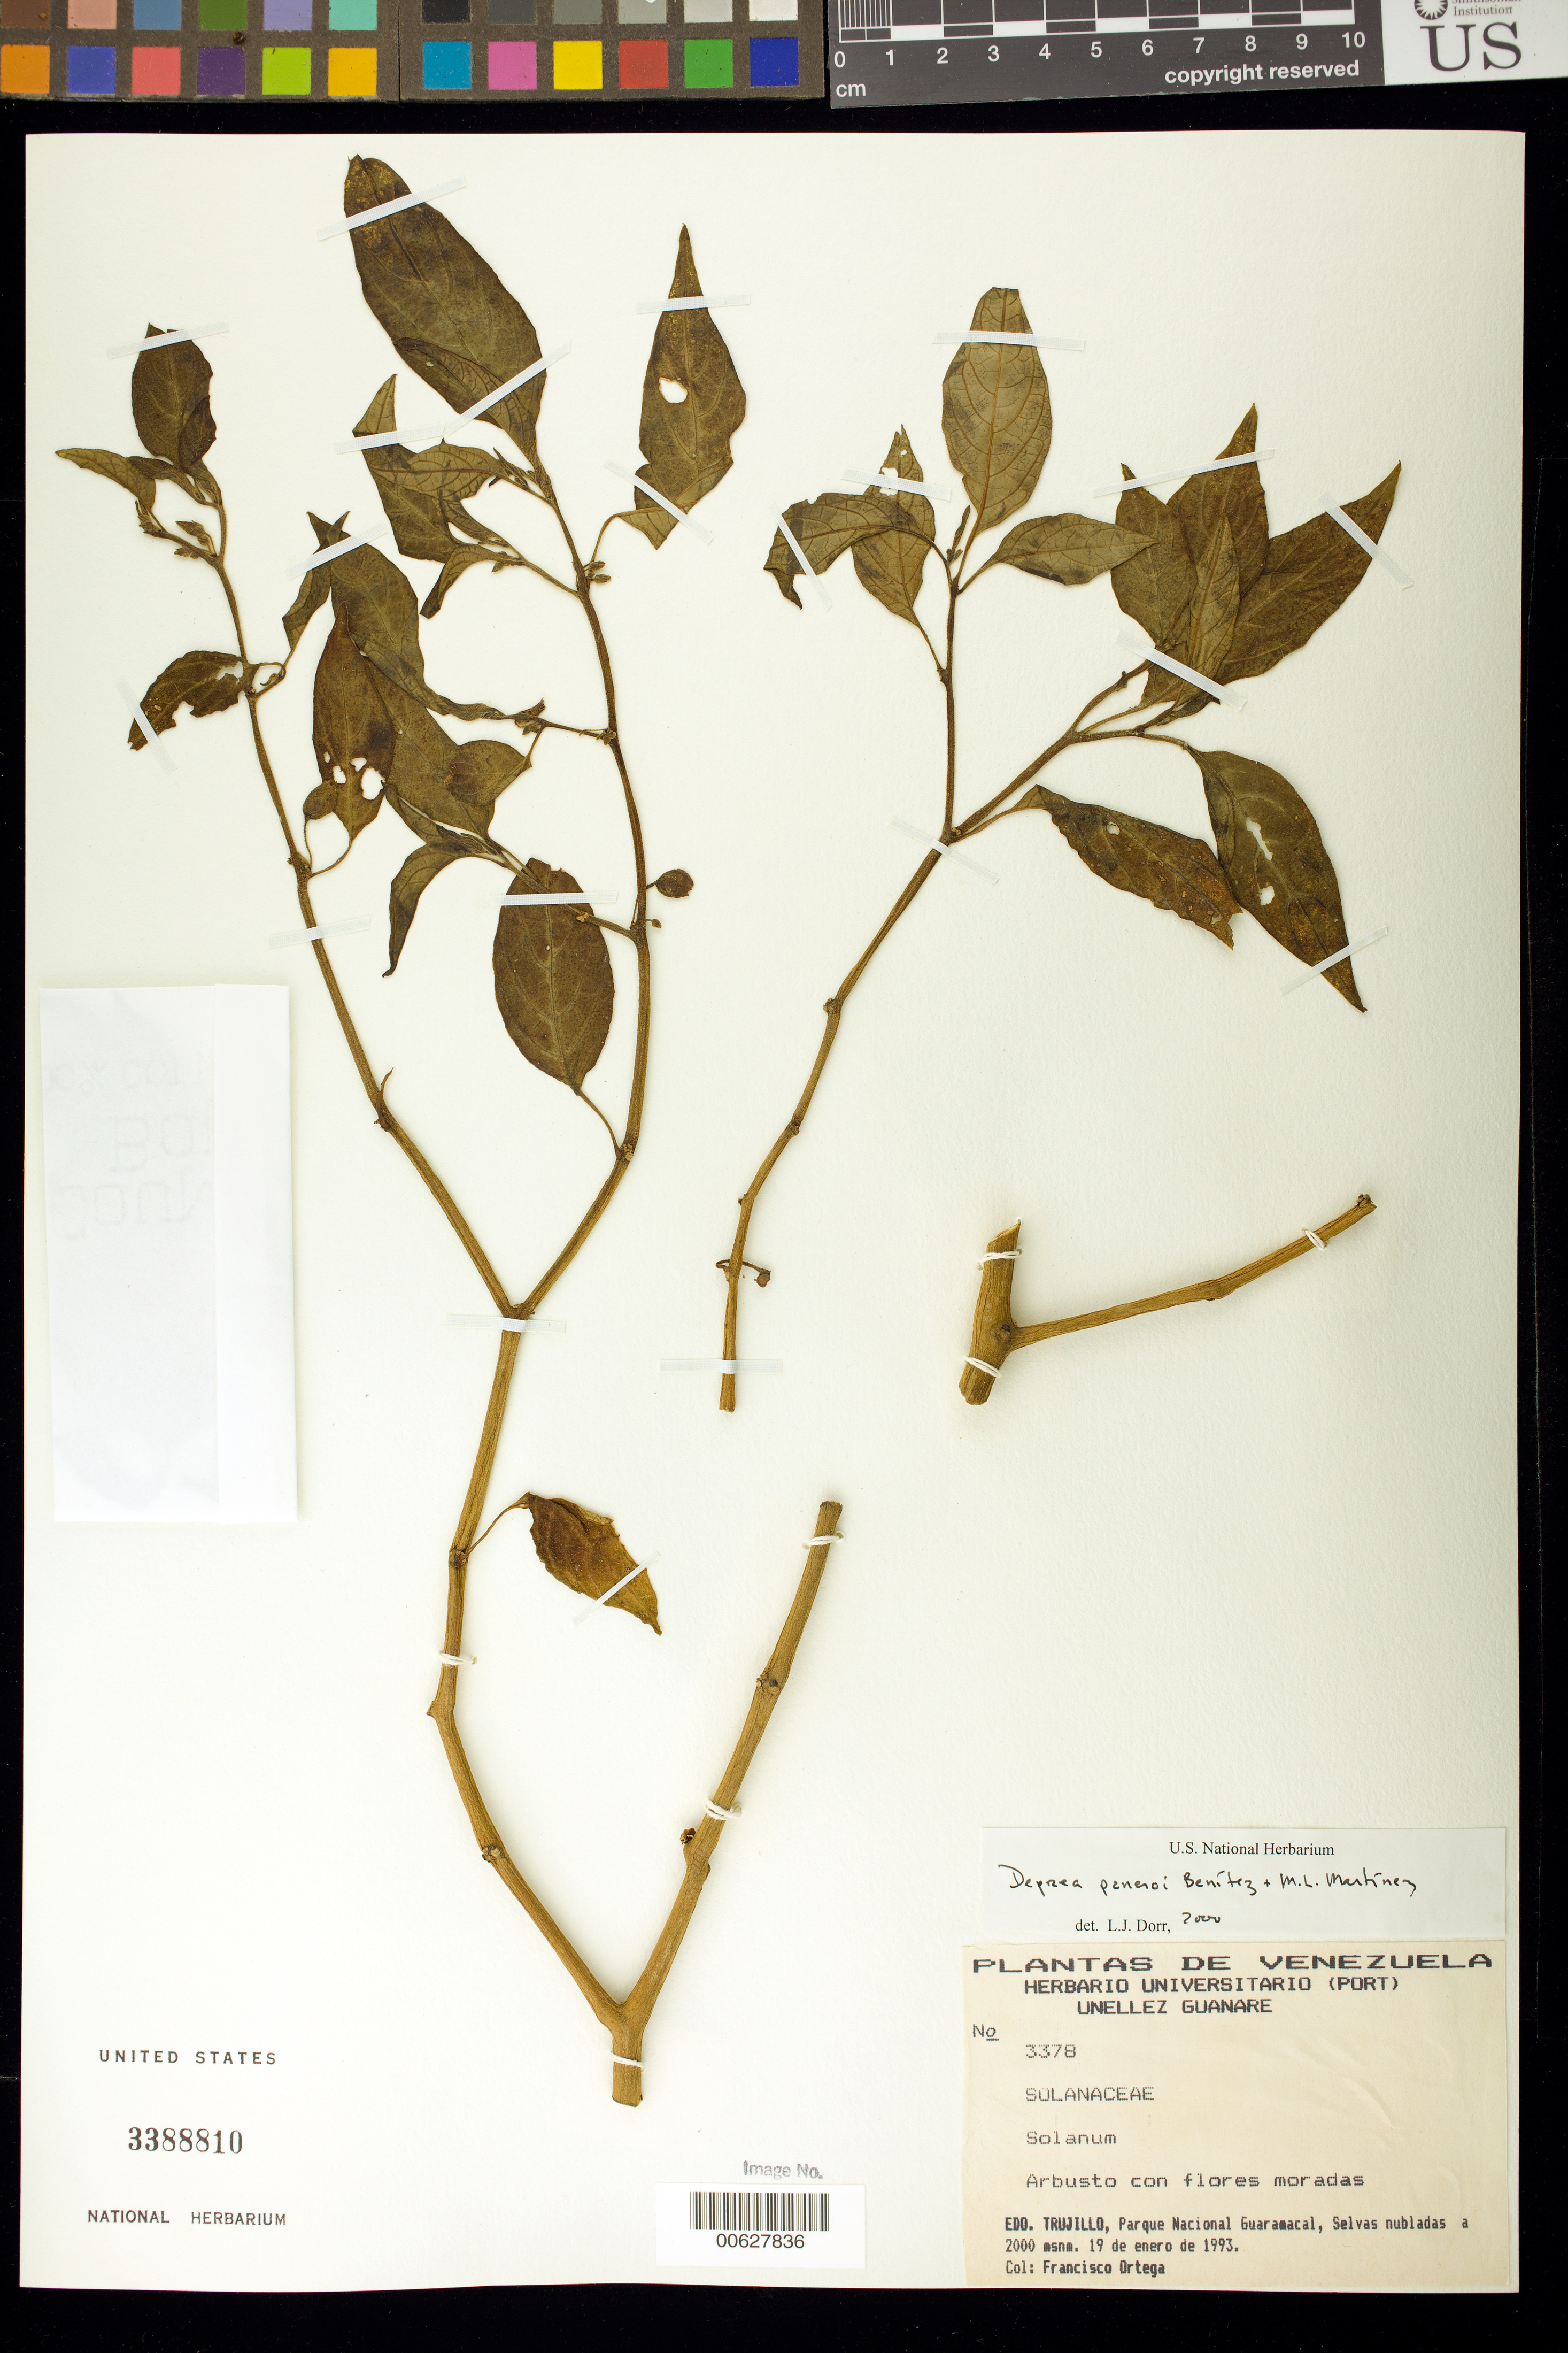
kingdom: Plantae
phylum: Tracheophyta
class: Magnoliopsida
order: Solanales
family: Solanaceae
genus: Deprea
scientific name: Deprea paneroi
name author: Benítez & M. Martinez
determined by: Dorr, L. J., (BOT), Smithsonian Institution - National Museum of Natural History (UNITED STATES)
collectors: F. J. Ortega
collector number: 3378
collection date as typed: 19 Jan 1993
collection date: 1993-01-19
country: Venezuela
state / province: Trujillo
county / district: Boconó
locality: Parque Nacional Guaramacal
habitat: Selvas nubladas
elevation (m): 2000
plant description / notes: PORT, US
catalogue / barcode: US 3388810